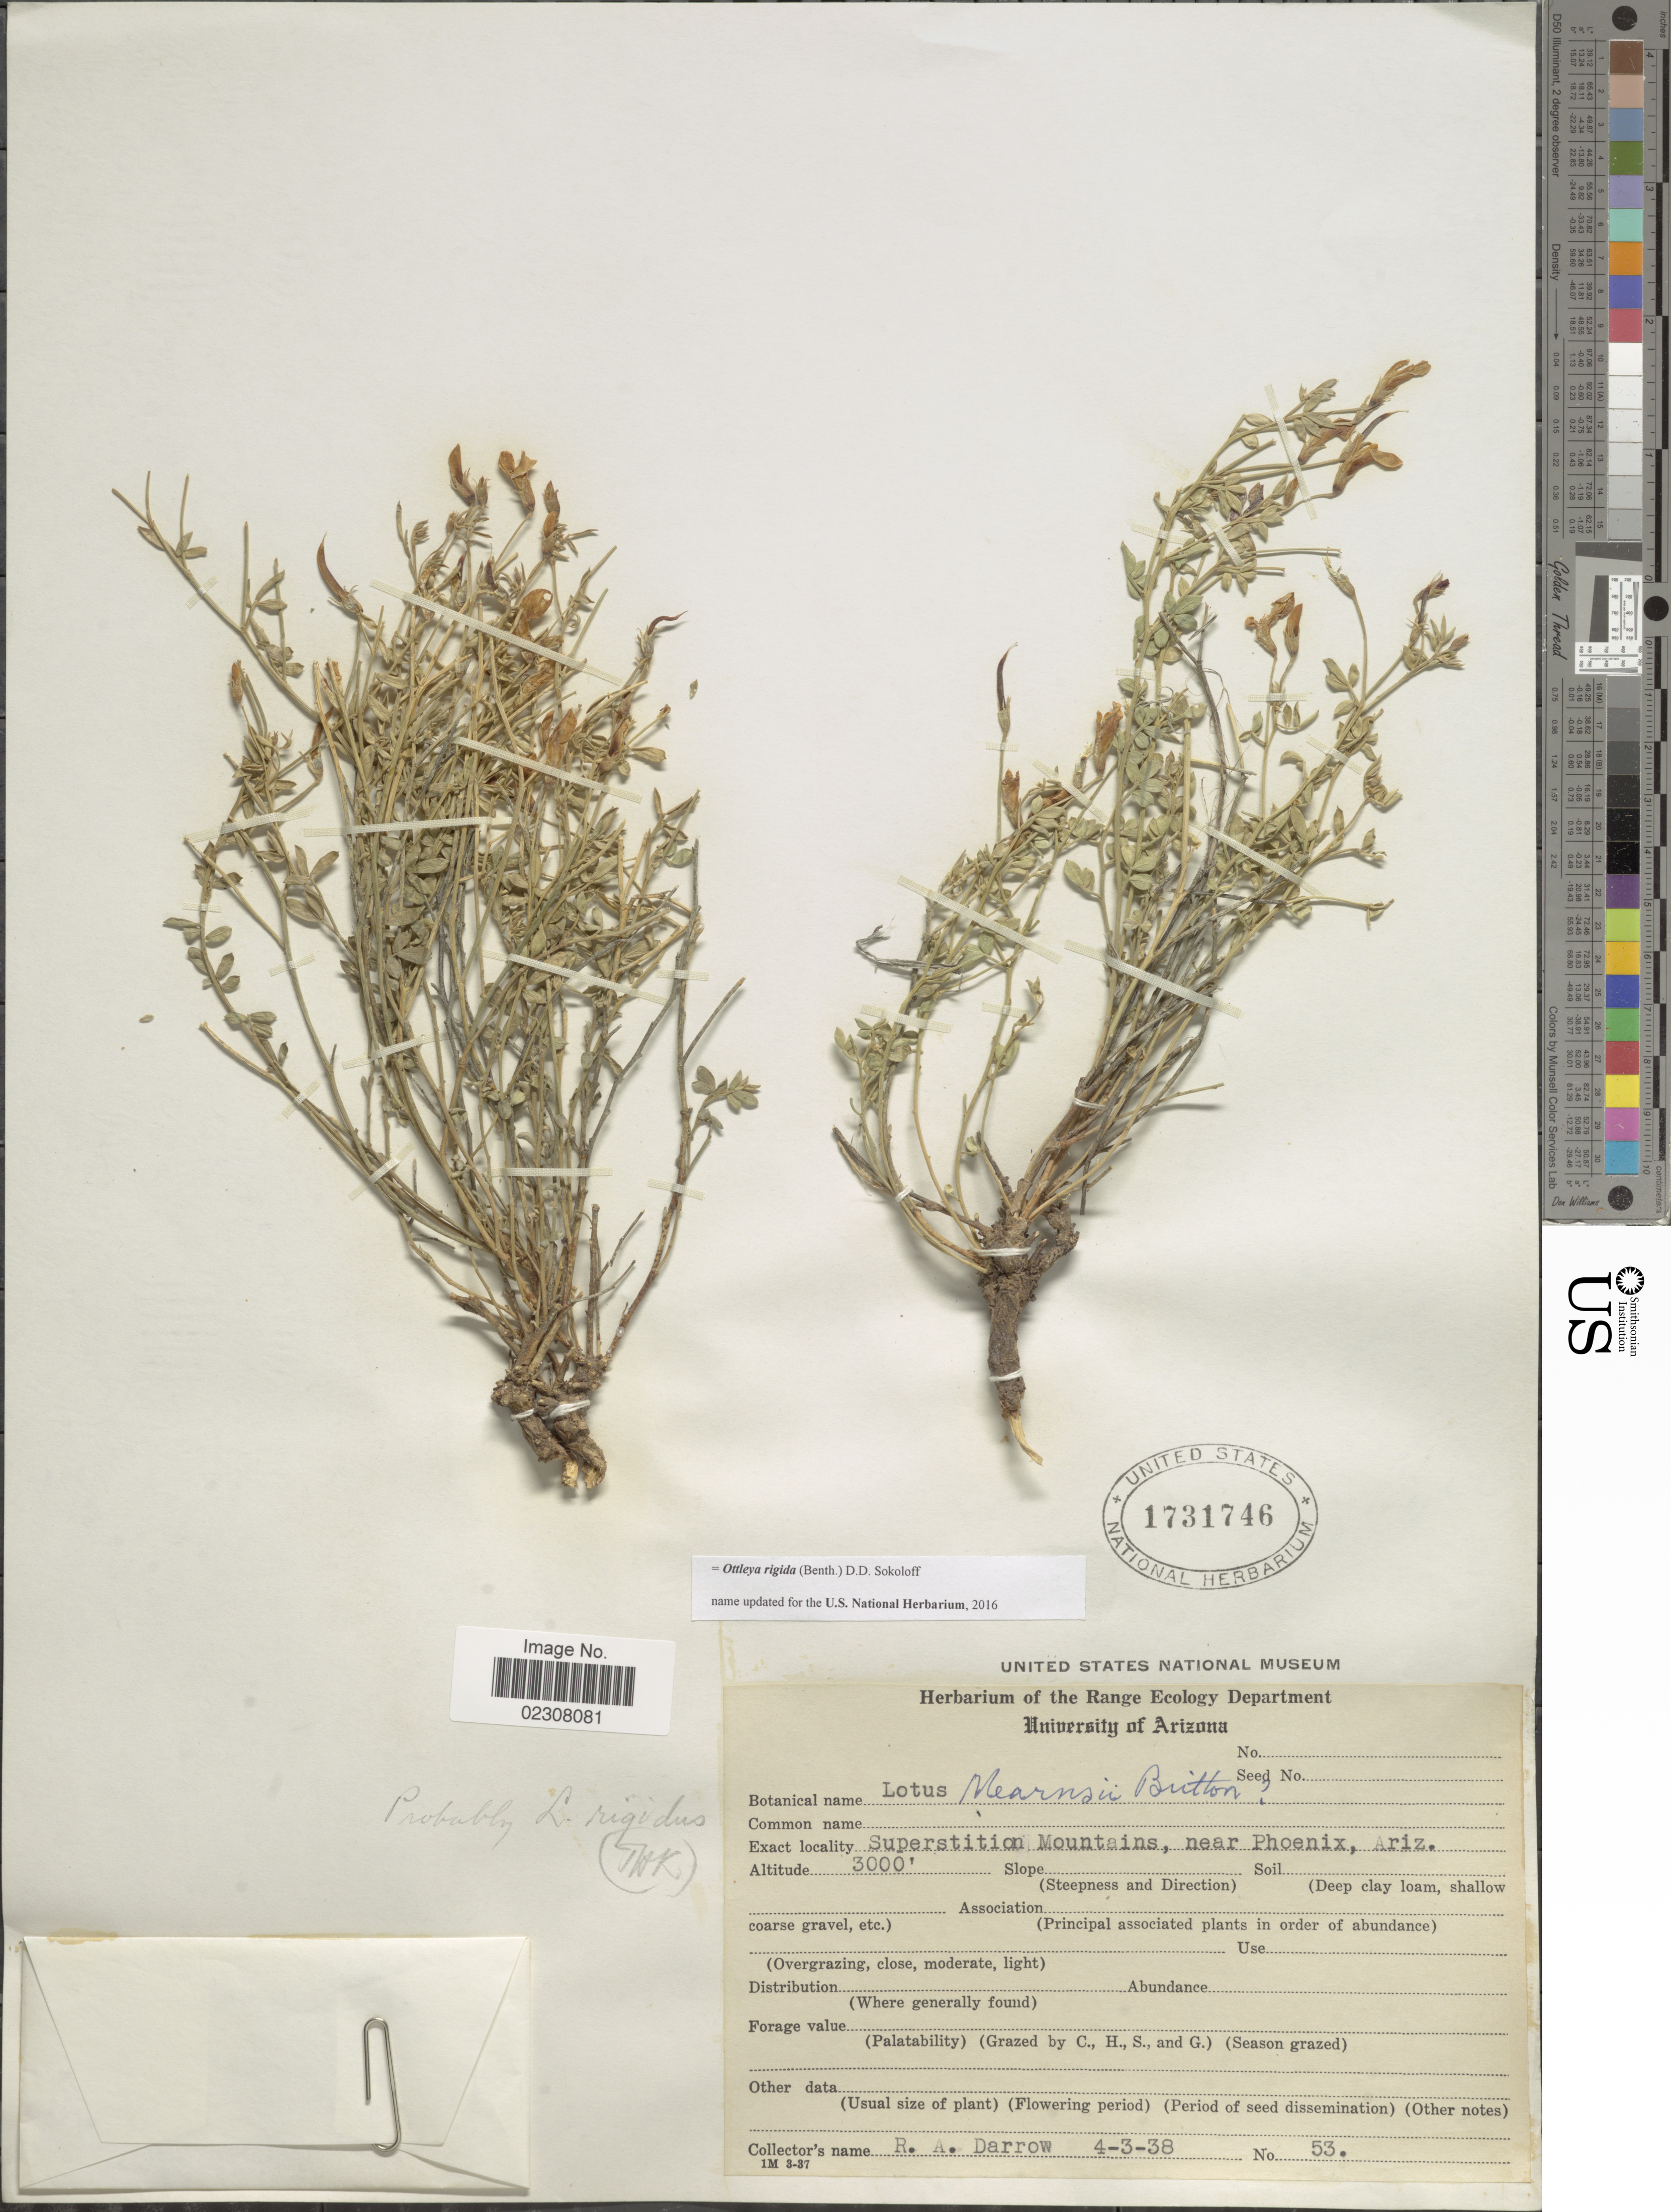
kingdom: Plantae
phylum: Tracheophyta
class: Magnoliopsida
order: Fabales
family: Fabaceae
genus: Ottleya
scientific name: Ottleya rigida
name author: (Benth.) D.D. Sokoloff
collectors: R. A. Darrow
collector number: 53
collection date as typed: Transcribed d/m/y: 3/4/38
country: United States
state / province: Arizona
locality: Superstition Mountains, near Phoenix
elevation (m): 914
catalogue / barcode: US 1731746